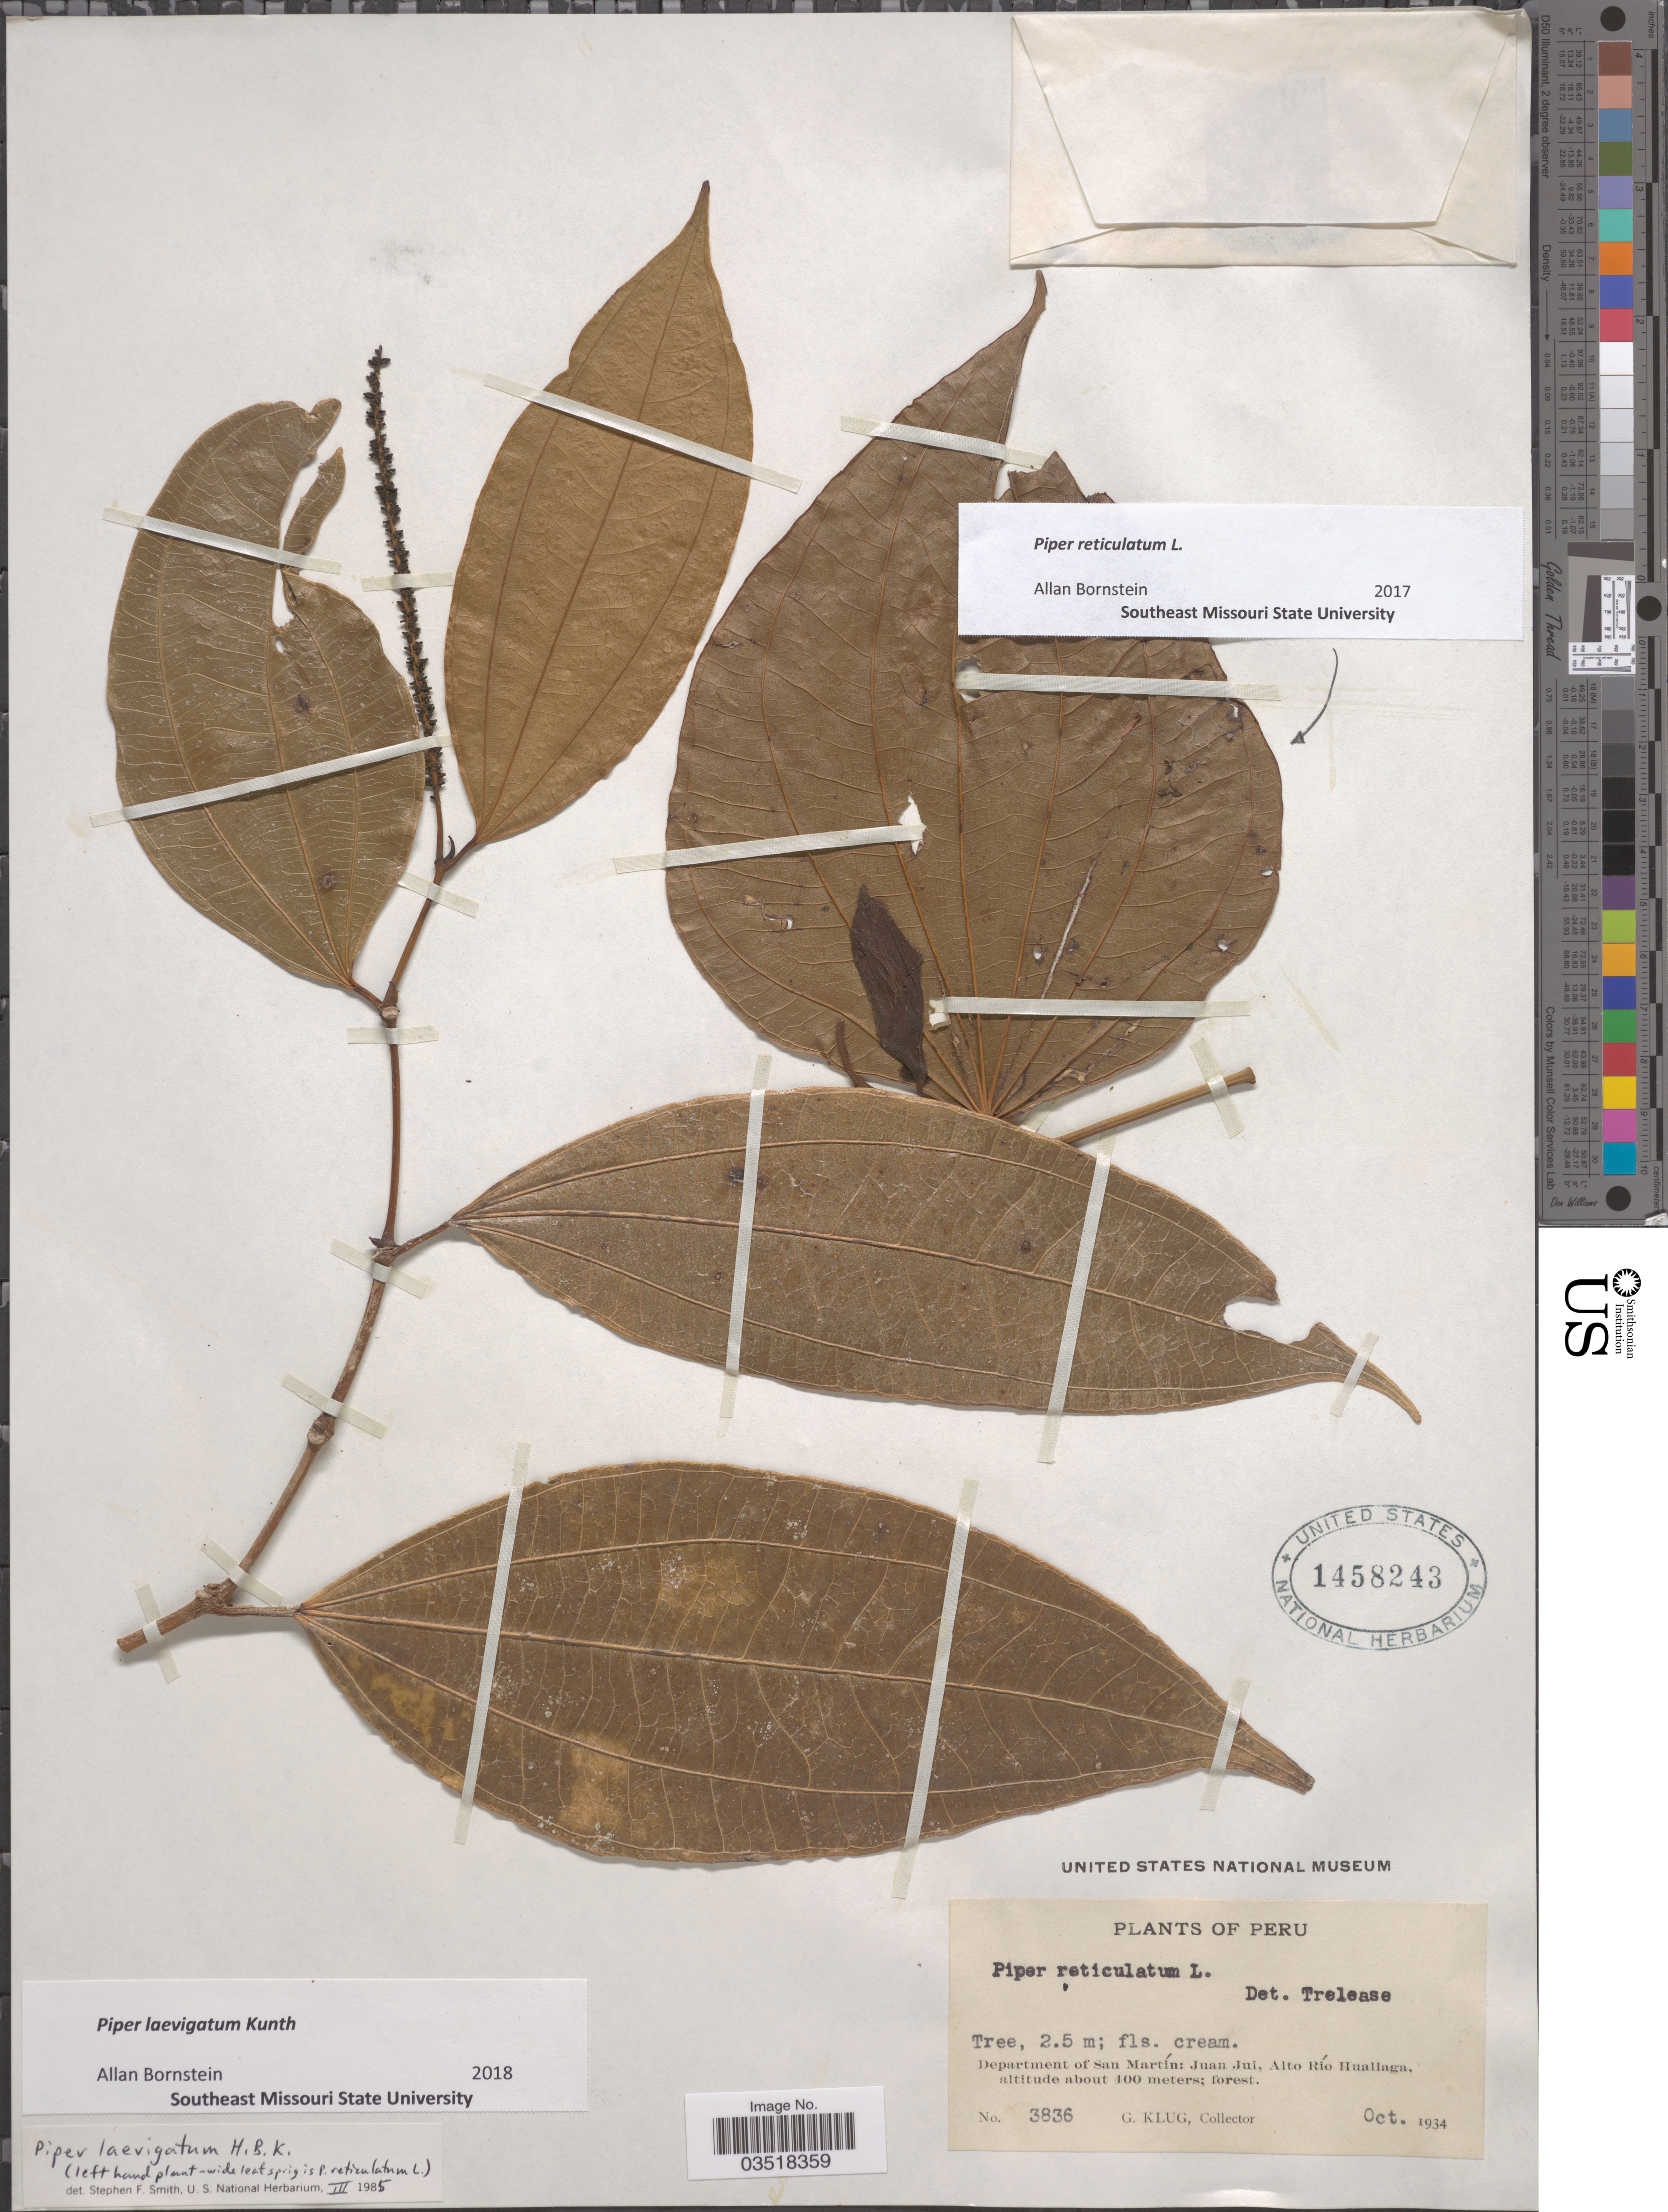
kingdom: Plantae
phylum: Tracheophyta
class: Magnoliopsida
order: Piperales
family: Piperaceae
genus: Piper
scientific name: Piper laevigatum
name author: Kunth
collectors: G. Klug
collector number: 3836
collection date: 1934-10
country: Peru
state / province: San Martín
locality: Department of San Martín: Juan Jui, Alto Río Huallaga.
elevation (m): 400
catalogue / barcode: US 1458243